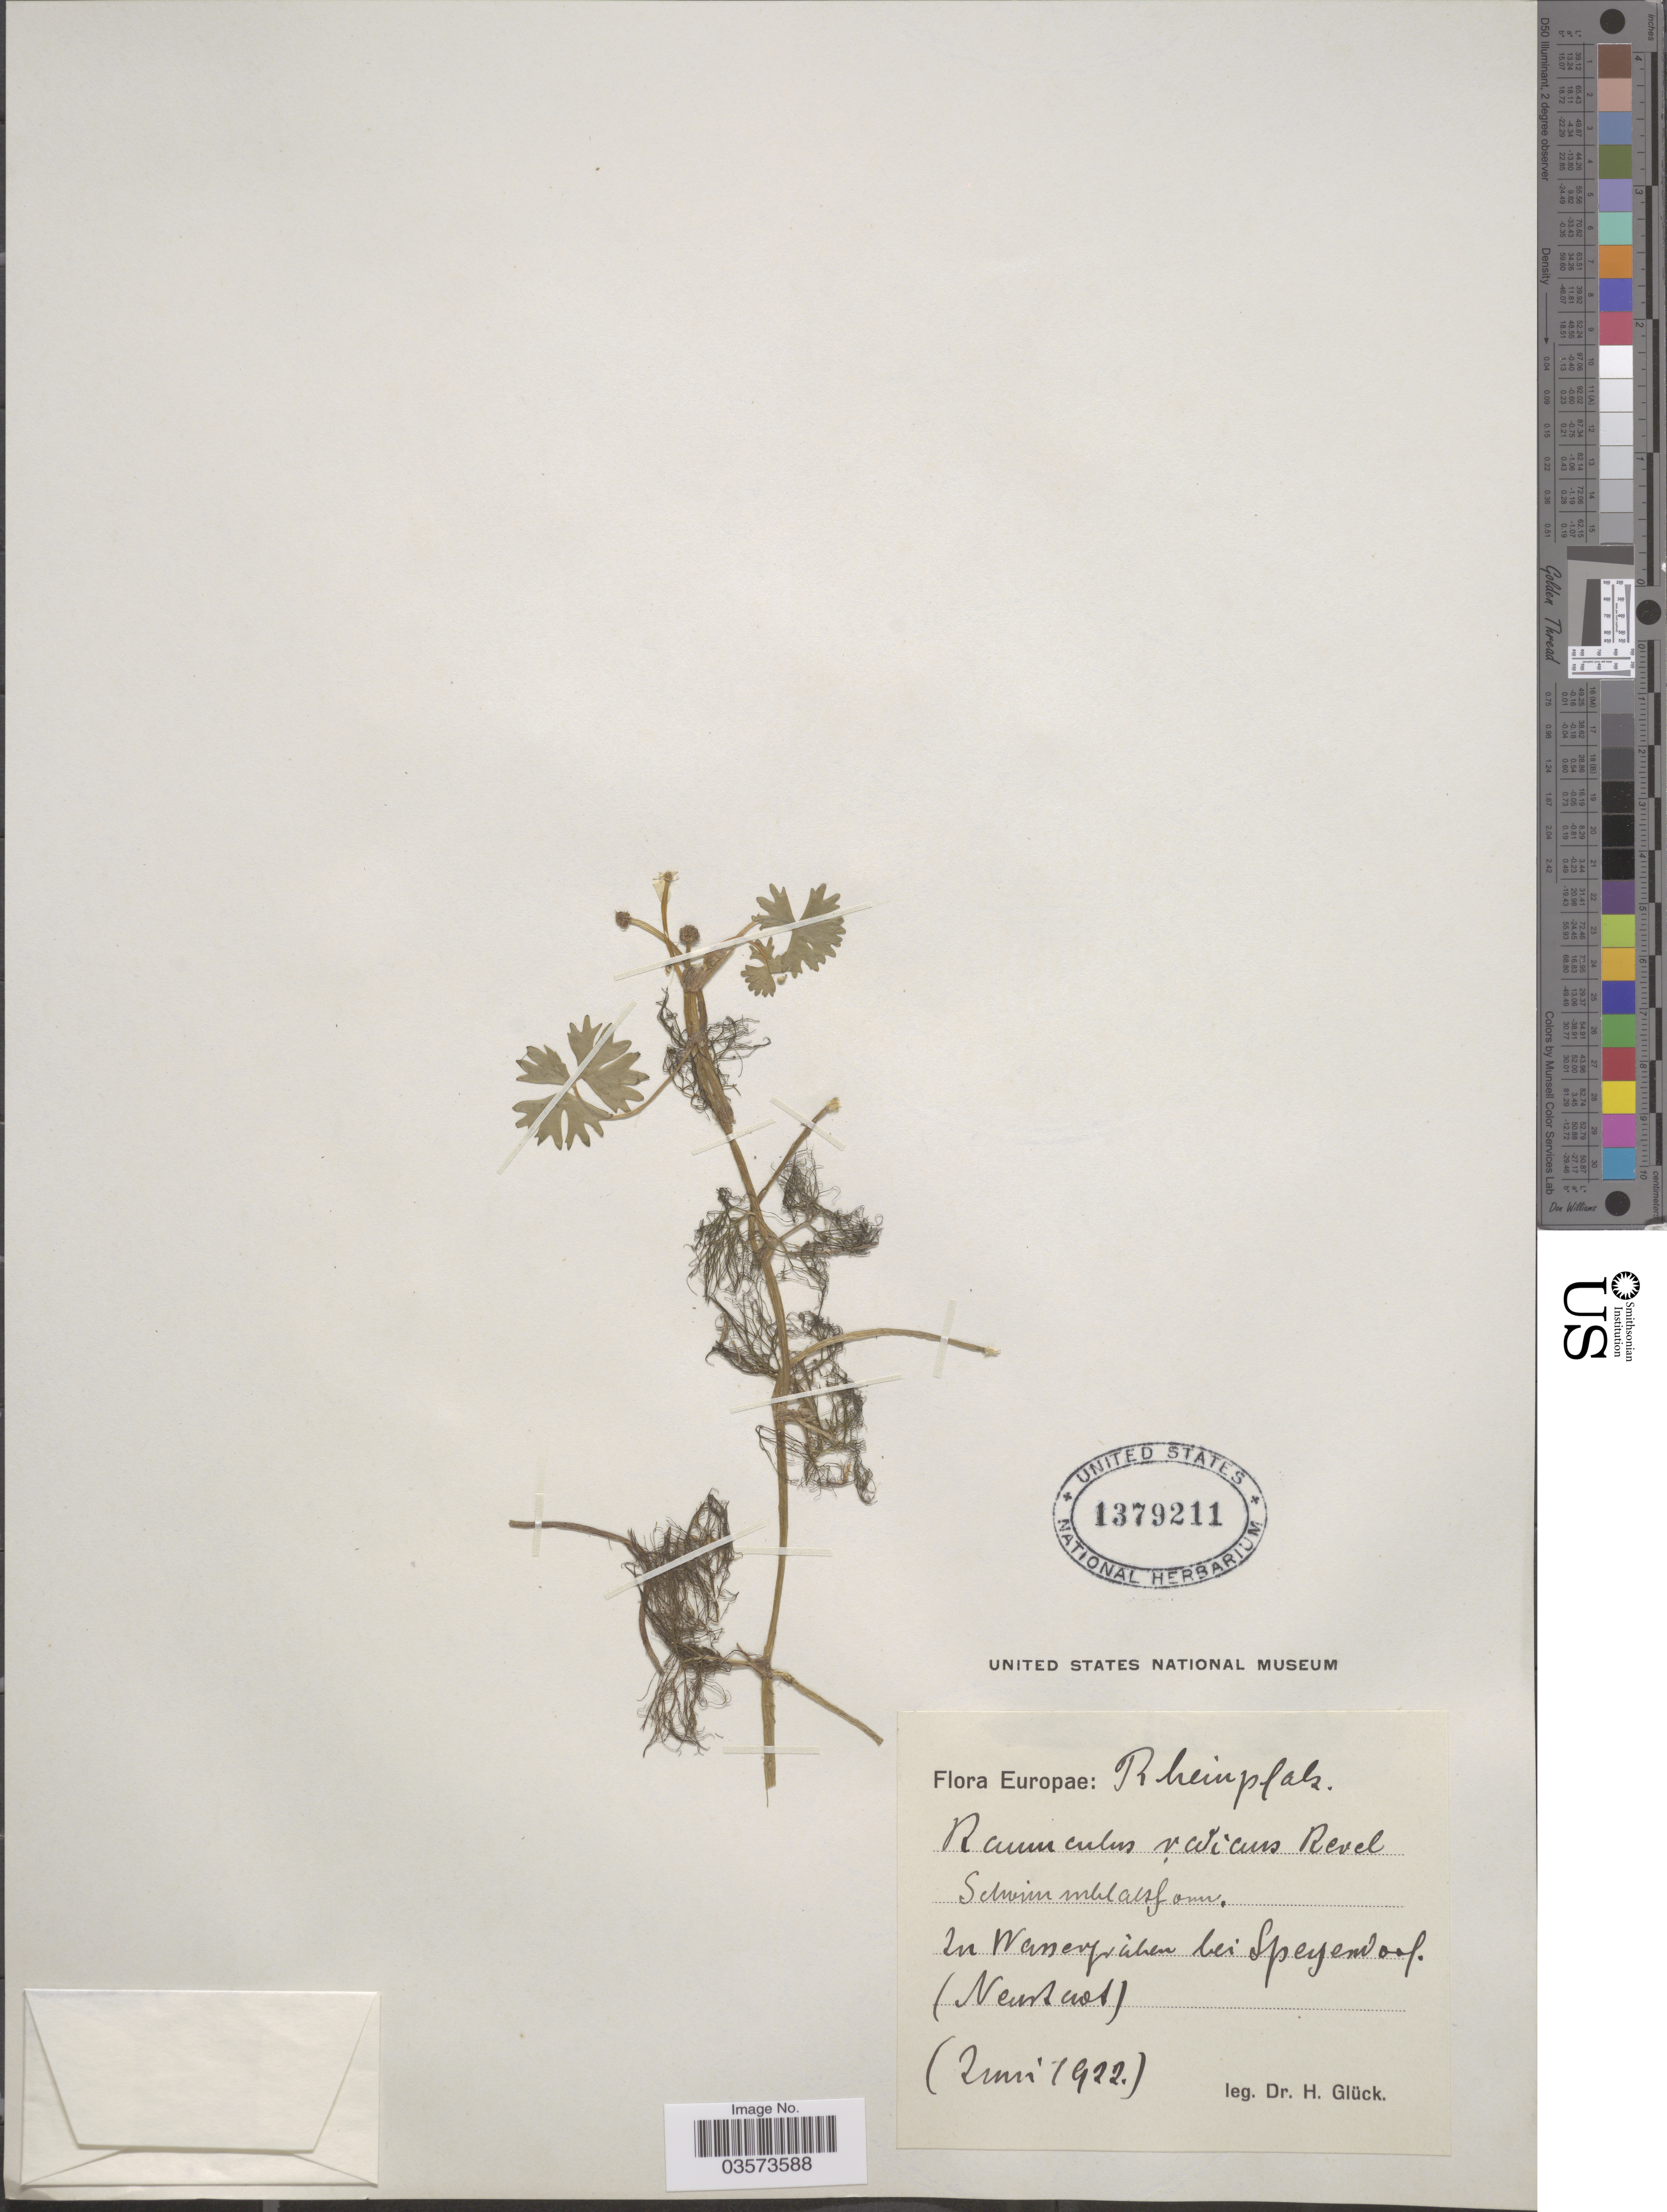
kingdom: Plantae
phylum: Tracheophyta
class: Magnoliopsida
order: Ranunculales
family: Ranunculaceae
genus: Ranunculus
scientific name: Ranunculus aquatilis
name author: L.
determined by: Strong, Mark T., (BOT), Smithsonian Institution - National Museum of Natural History (UNITED STATES)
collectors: H. Glück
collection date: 1922-06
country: Germany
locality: Europae: Rheinpfalz. In Wanerfrahen bei Speyerdorf. (Neustadt).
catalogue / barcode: US 1379211